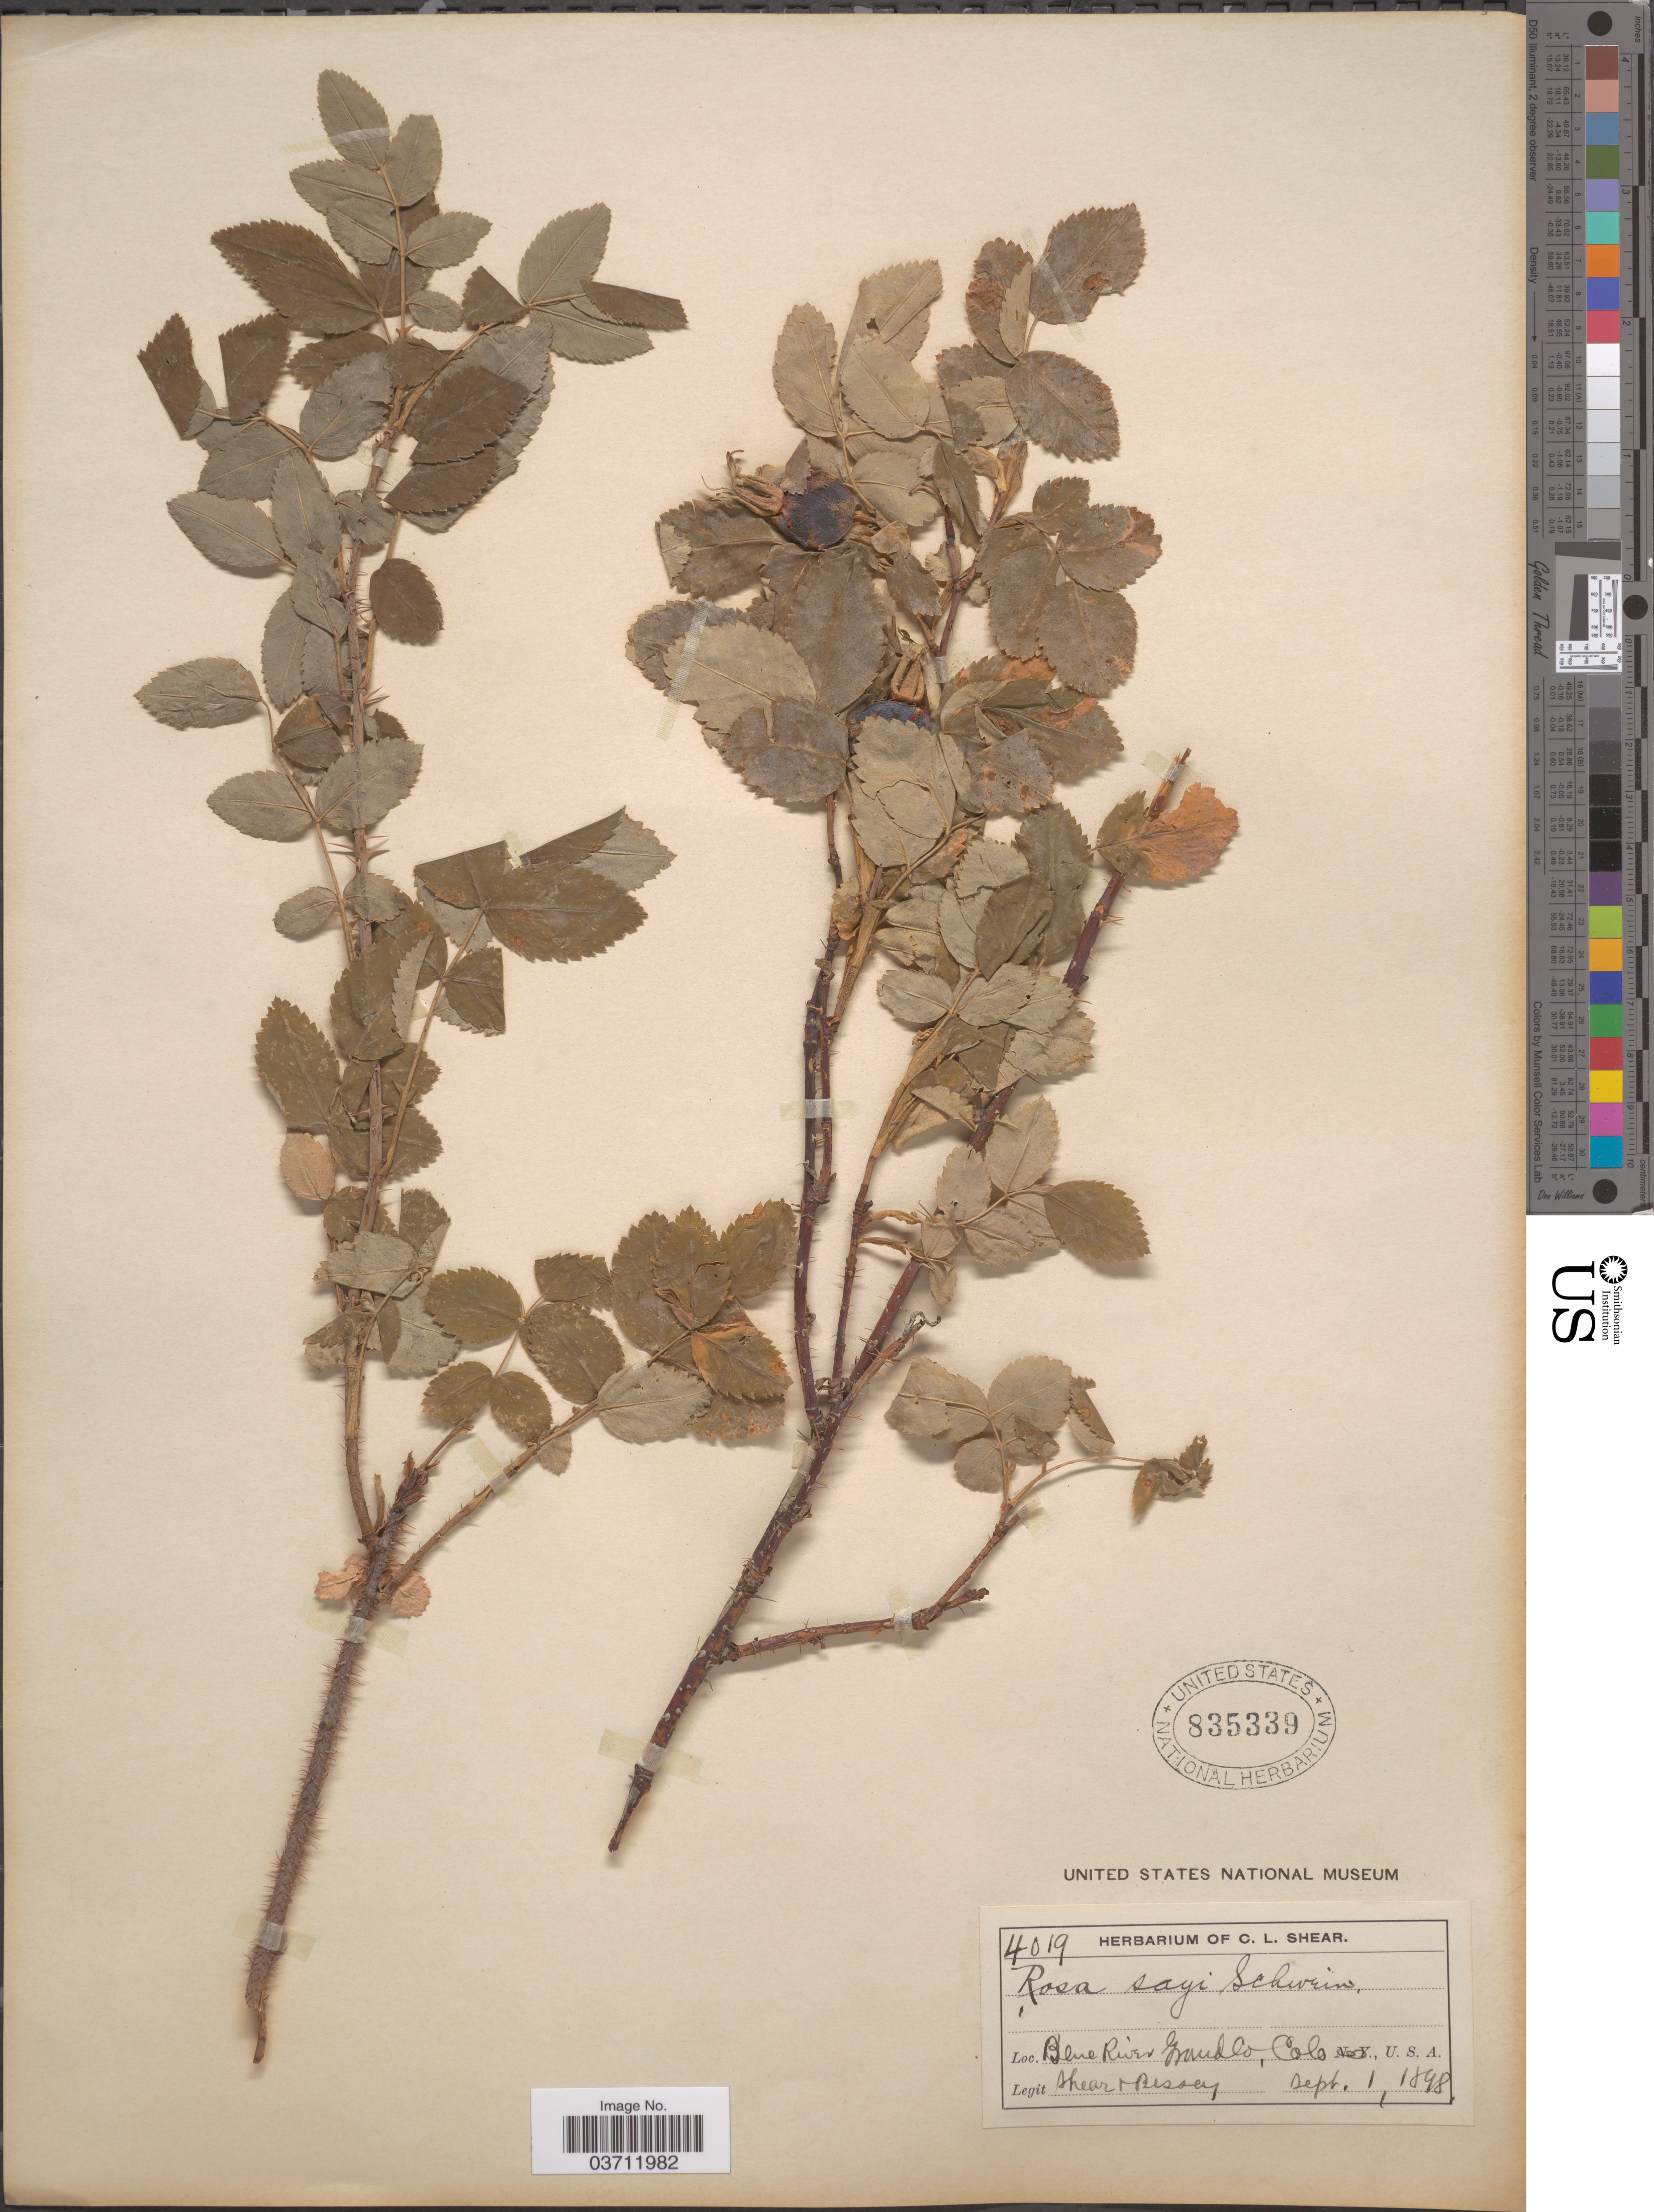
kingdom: Plantae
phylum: Tracheophyta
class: Magnoliopsida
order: Rosales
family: Rosaceae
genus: Rosa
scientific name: Rosa sayi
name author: Schwein.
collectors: C. L. Shear & -. Bessey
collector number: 4019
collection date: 1898-09-01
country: United States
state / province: Colorado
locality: Blue River, Grand Co.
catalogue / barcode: US 835339